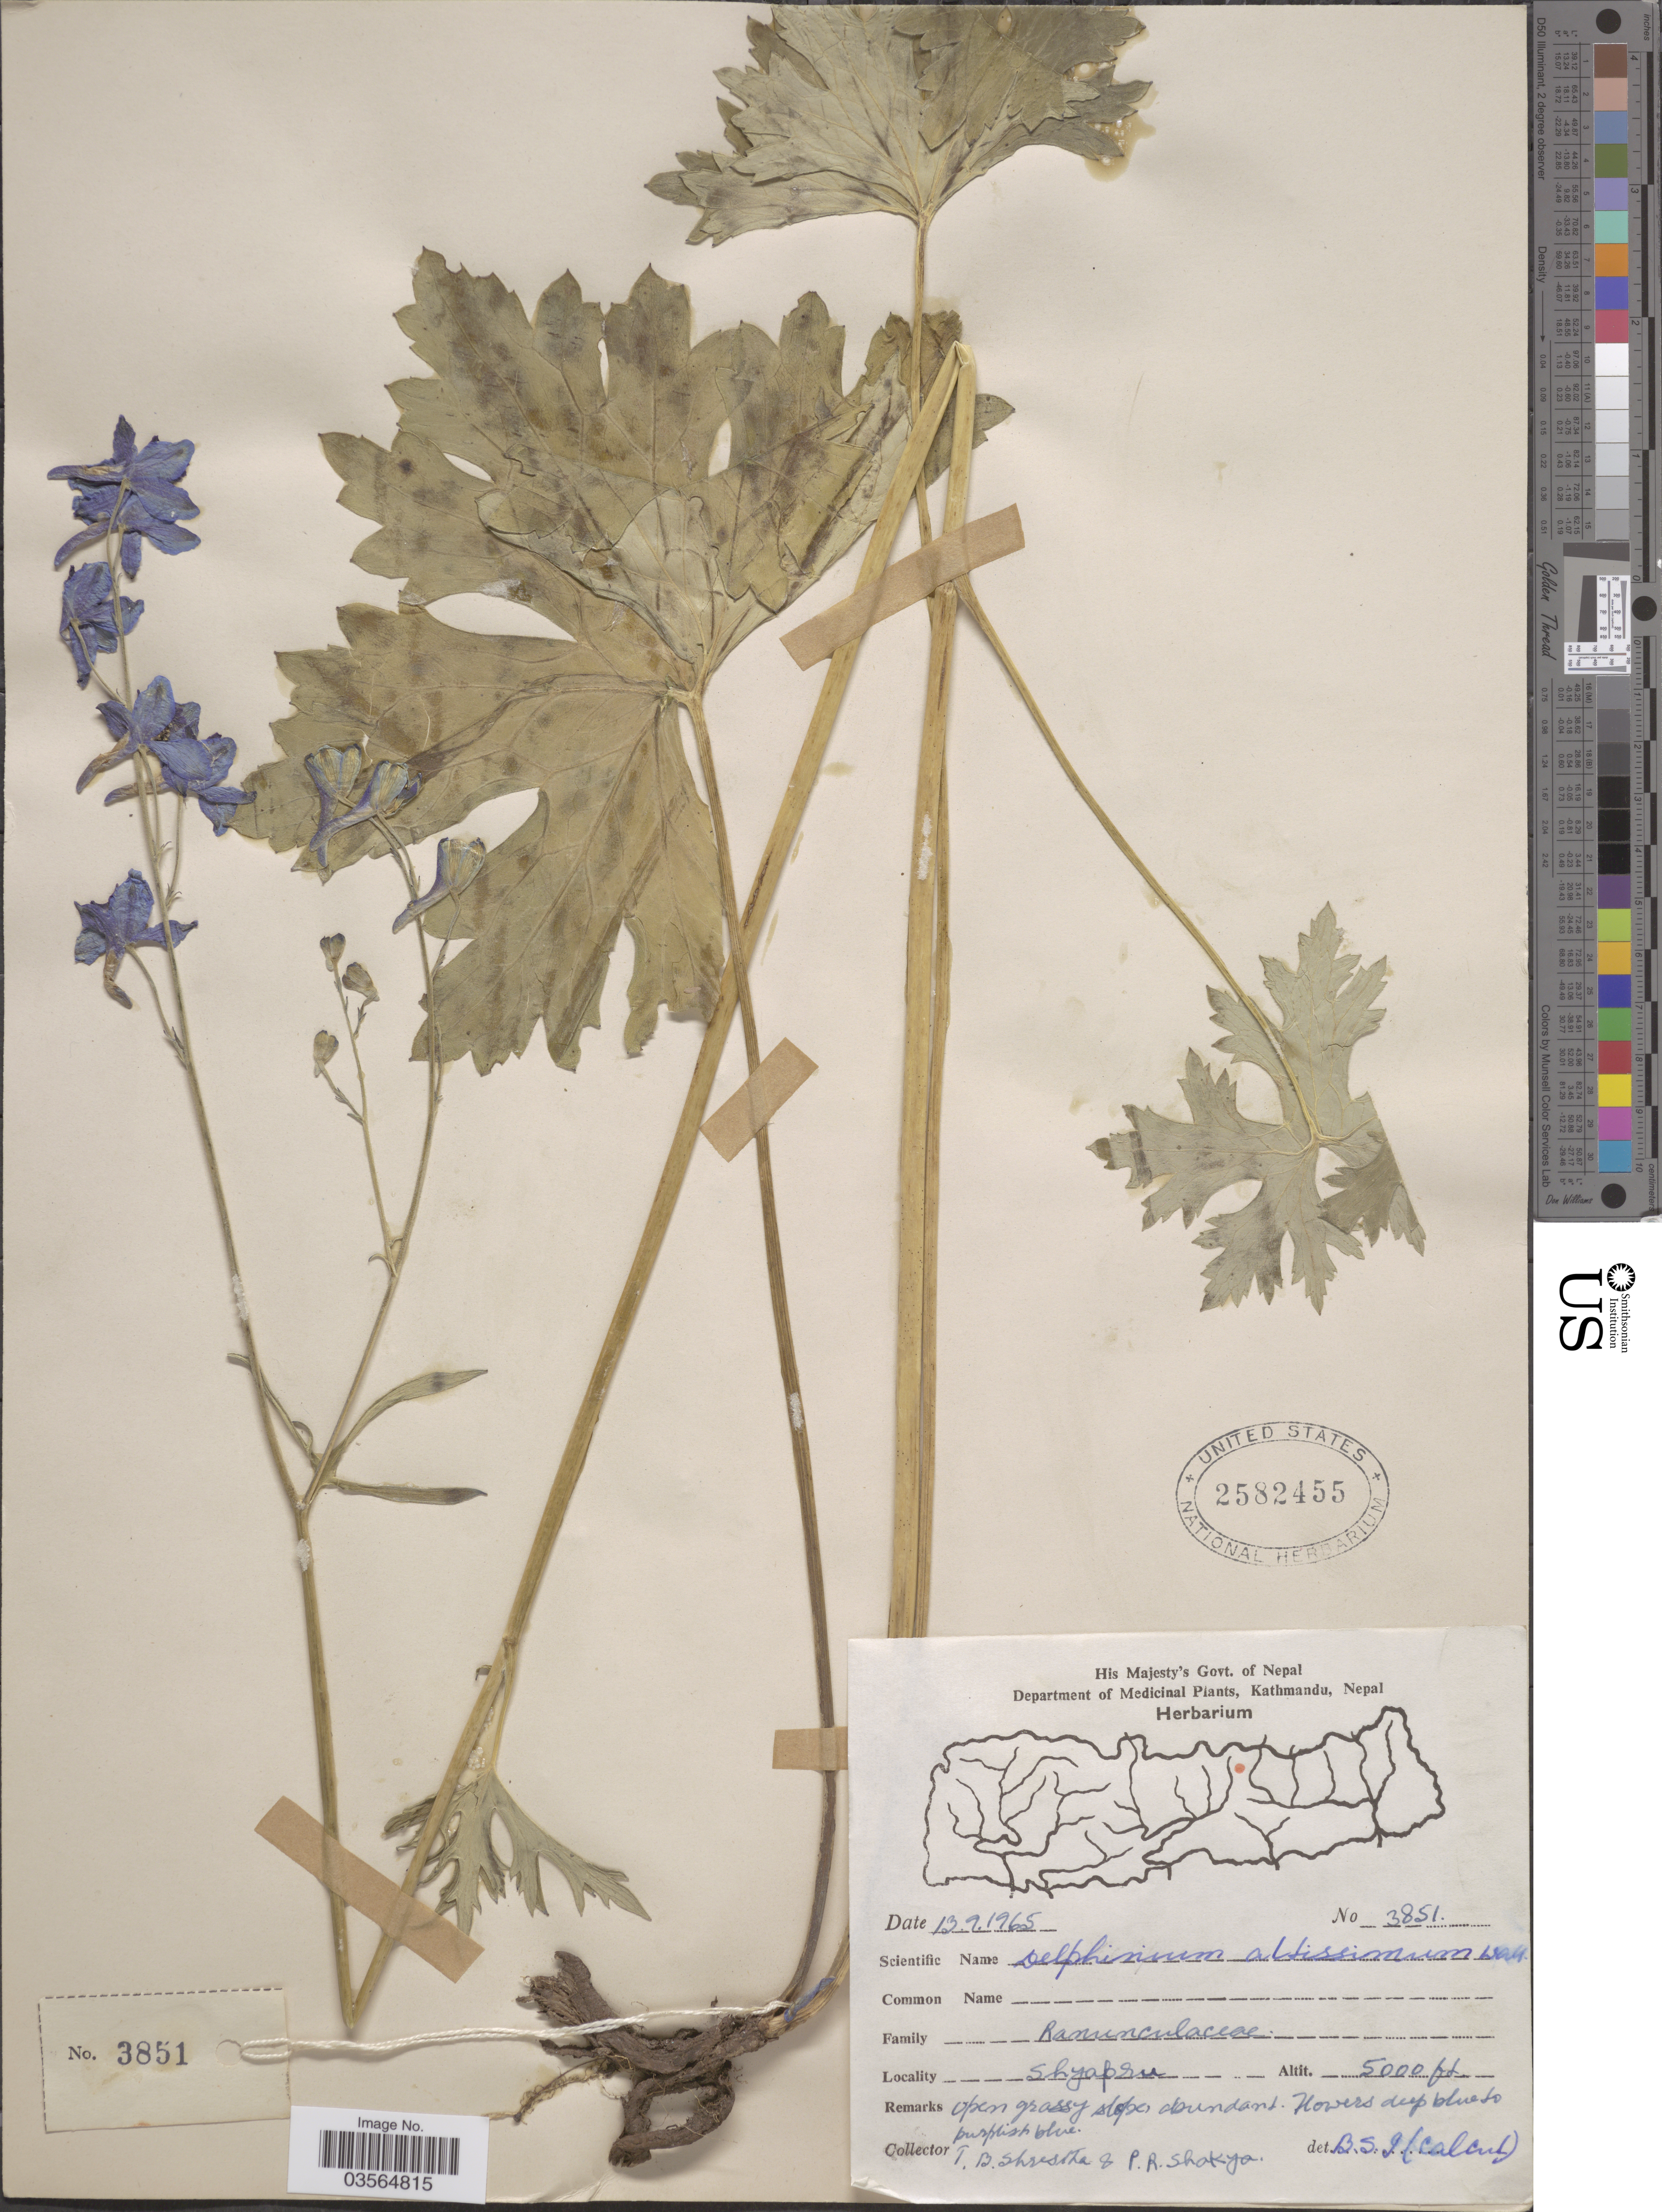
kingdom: Plantae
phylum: Tracheophyta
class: Magnoliopsida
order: Ranunculales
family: Ranunculaceae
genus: Delphinium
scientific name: Delphinium altissimum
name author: Wall.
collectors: T. B. Shrestha & P. Shakya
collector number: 3851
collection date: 1965-09-13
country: Nepal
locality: Shyapsu [interpreted].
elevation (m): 1524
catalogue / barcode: US 2582455